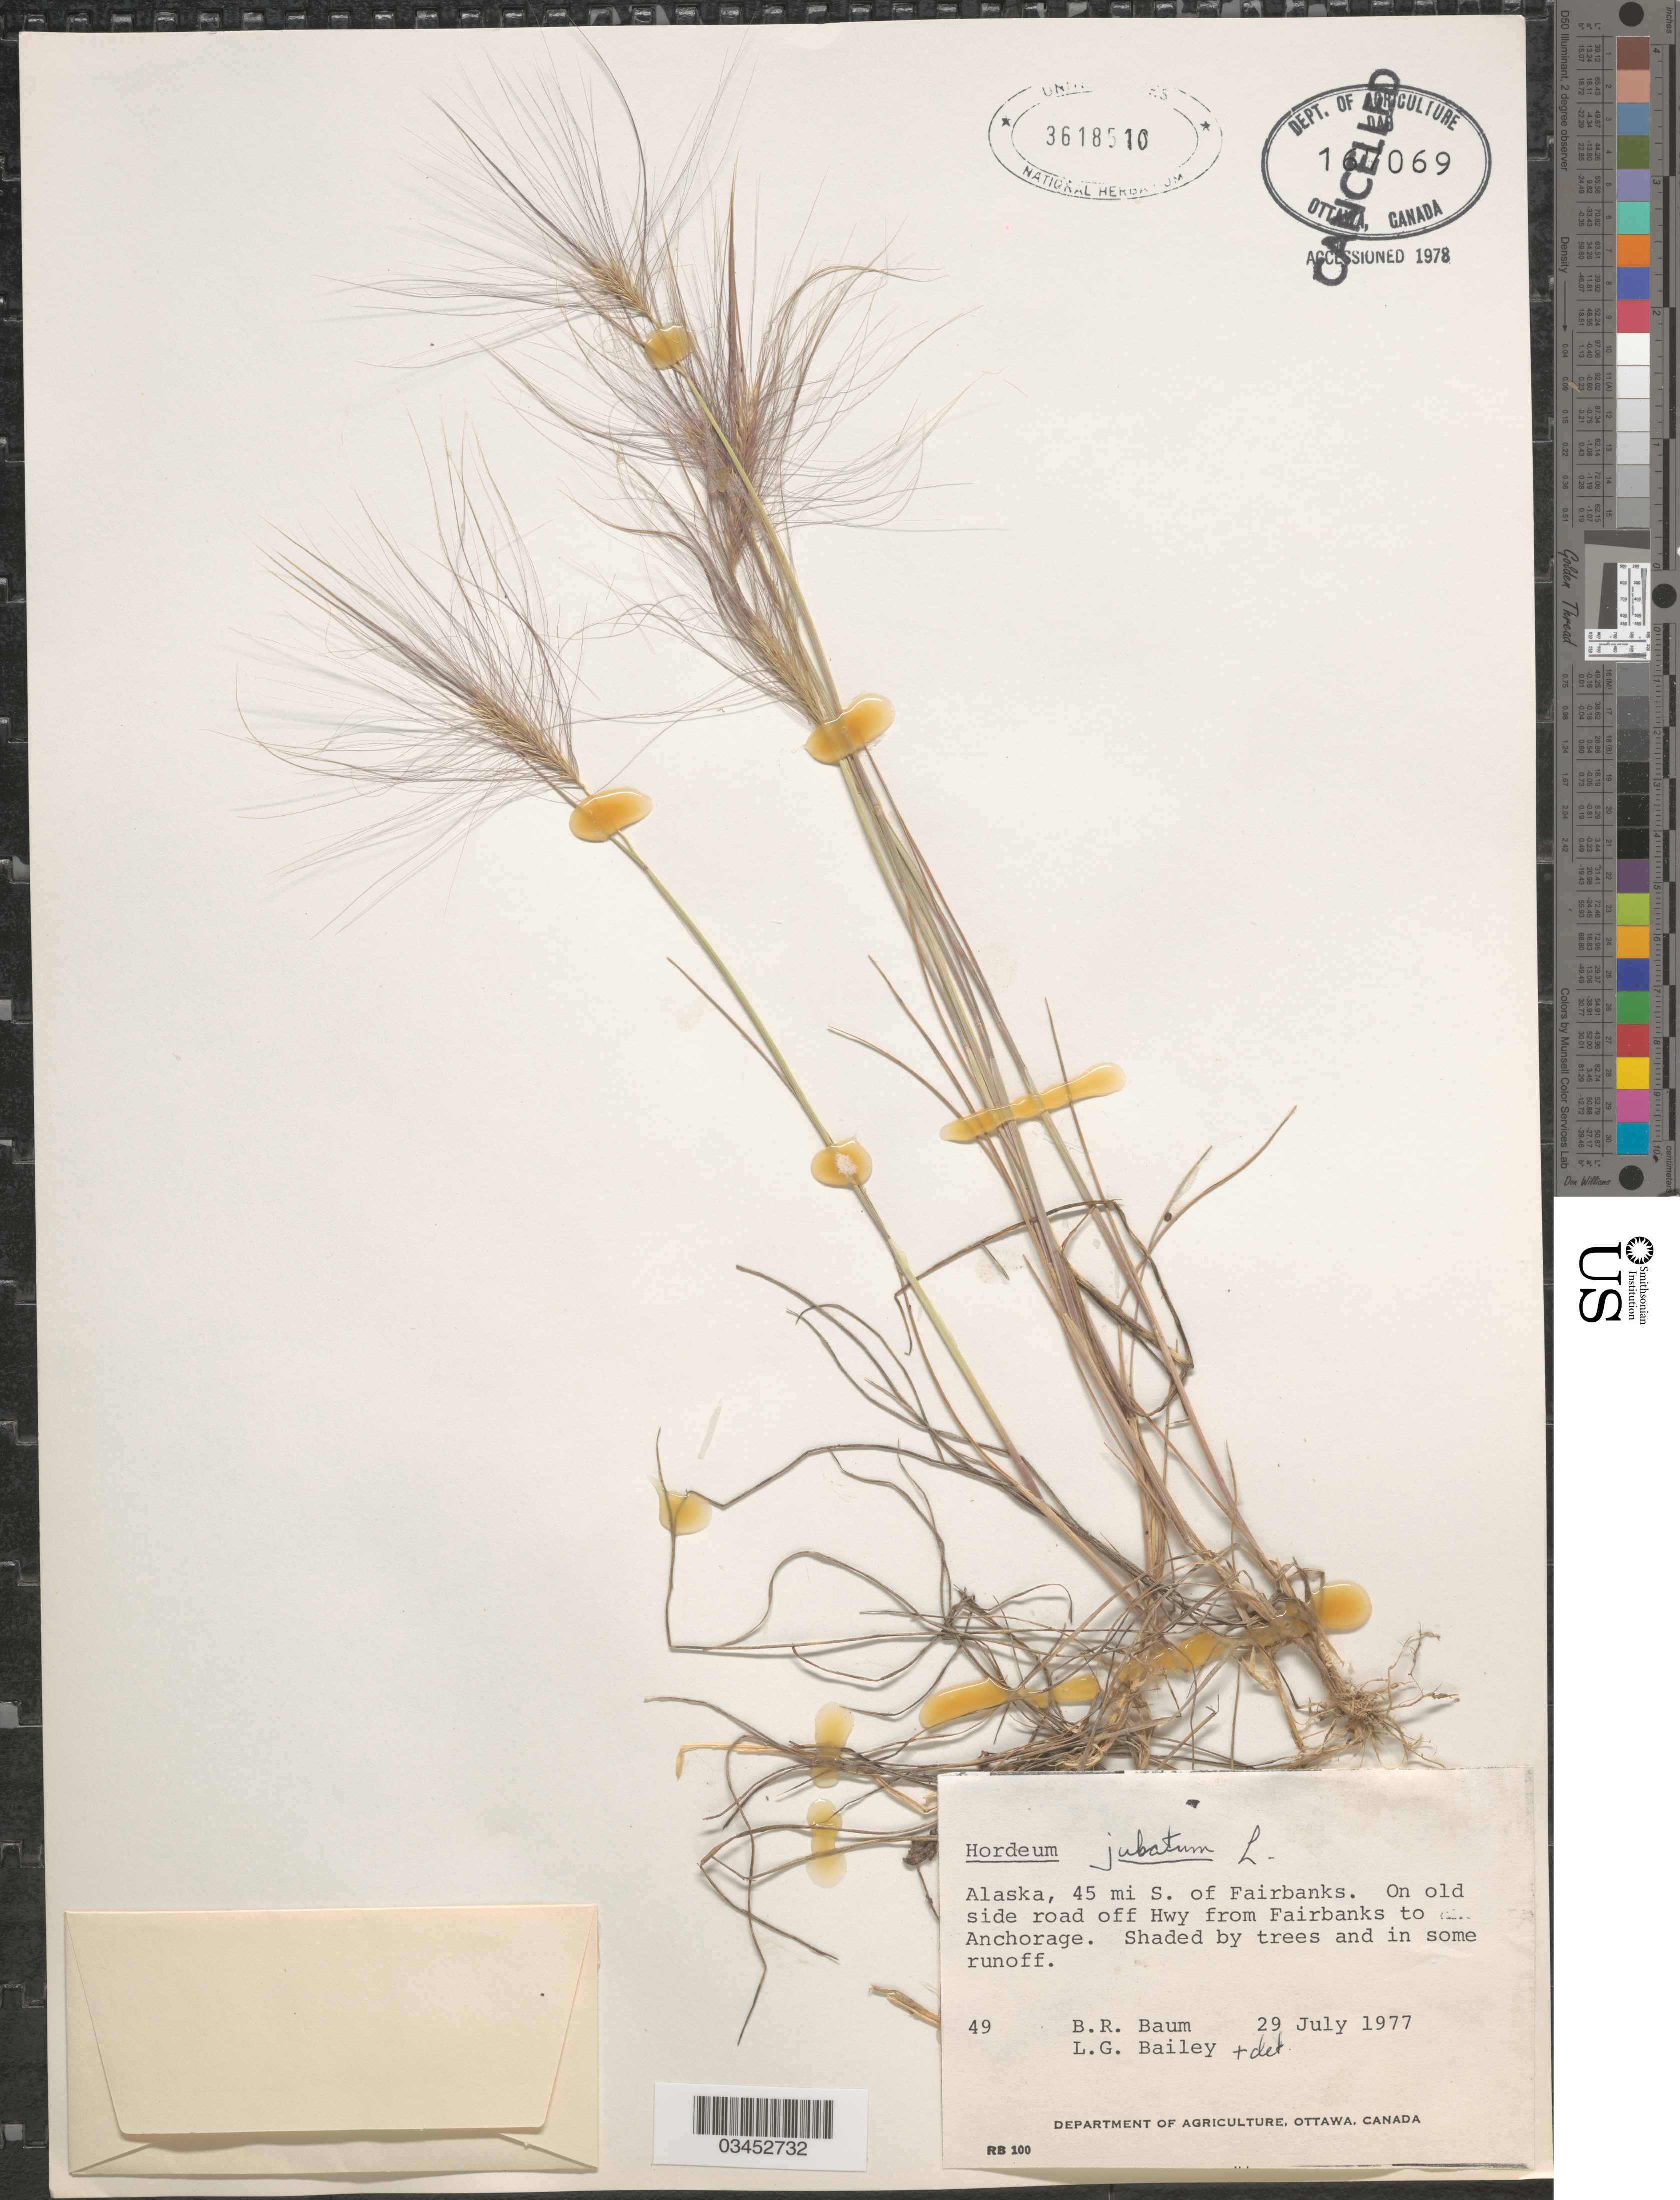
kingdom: Plantae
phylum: Tracheophyta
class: Liliopsida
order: Poales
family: Poaceae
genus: Hordeum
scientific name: Hordeum jubatum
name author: L.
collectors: B. Baum & L. Bailey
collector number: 49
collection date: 1977-07-29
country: United States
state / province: Alaska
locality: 45 mi S. of Fairbanks. On old side road off Hwy from Fairbanks to Anchorage.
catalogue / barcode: US 3618510